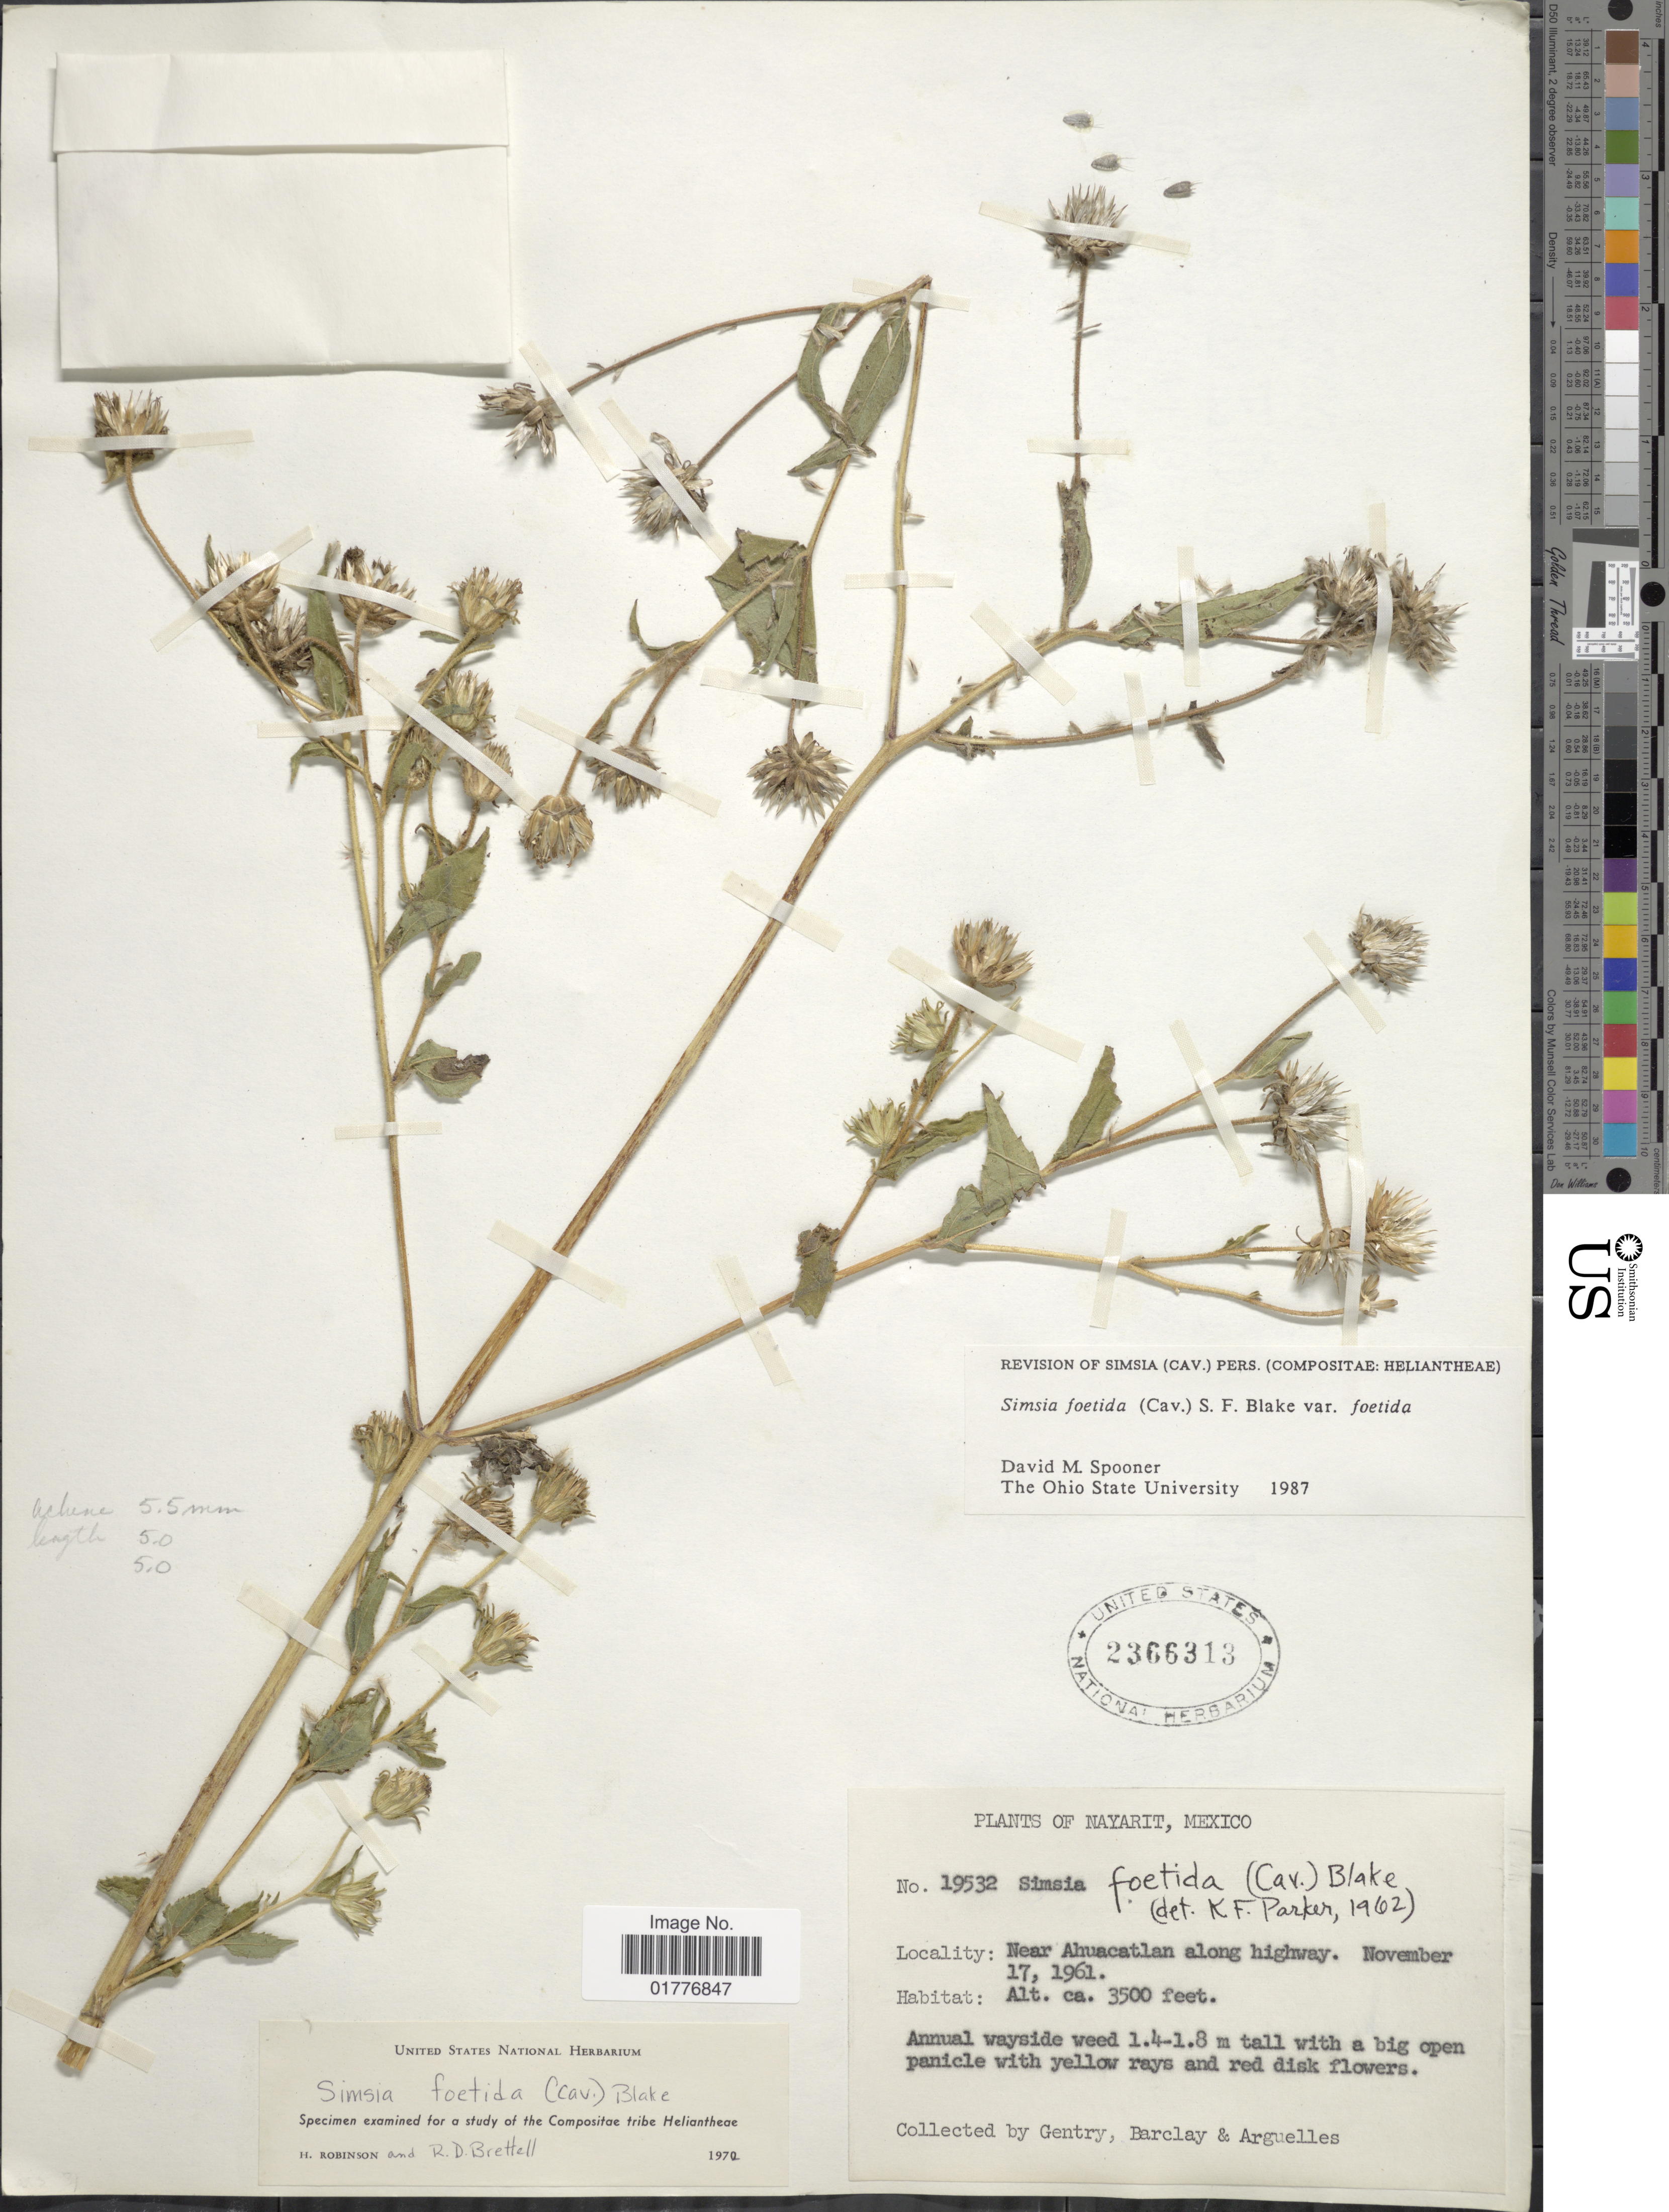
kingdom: Plantae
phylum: Tracheophyta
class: Magnoliopsida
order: Asterales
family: Asteraceae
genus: Simsia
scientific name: Simsia foetida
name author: (Cav.) S.F. Blake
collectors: Gentry, --, -- Barclay & Arguelles, --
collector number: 19532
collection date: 1961-11-17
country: Mexico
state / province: Nayarit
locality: Near Ahuacatlan along highway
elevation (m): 1067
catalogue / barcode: US 2366313